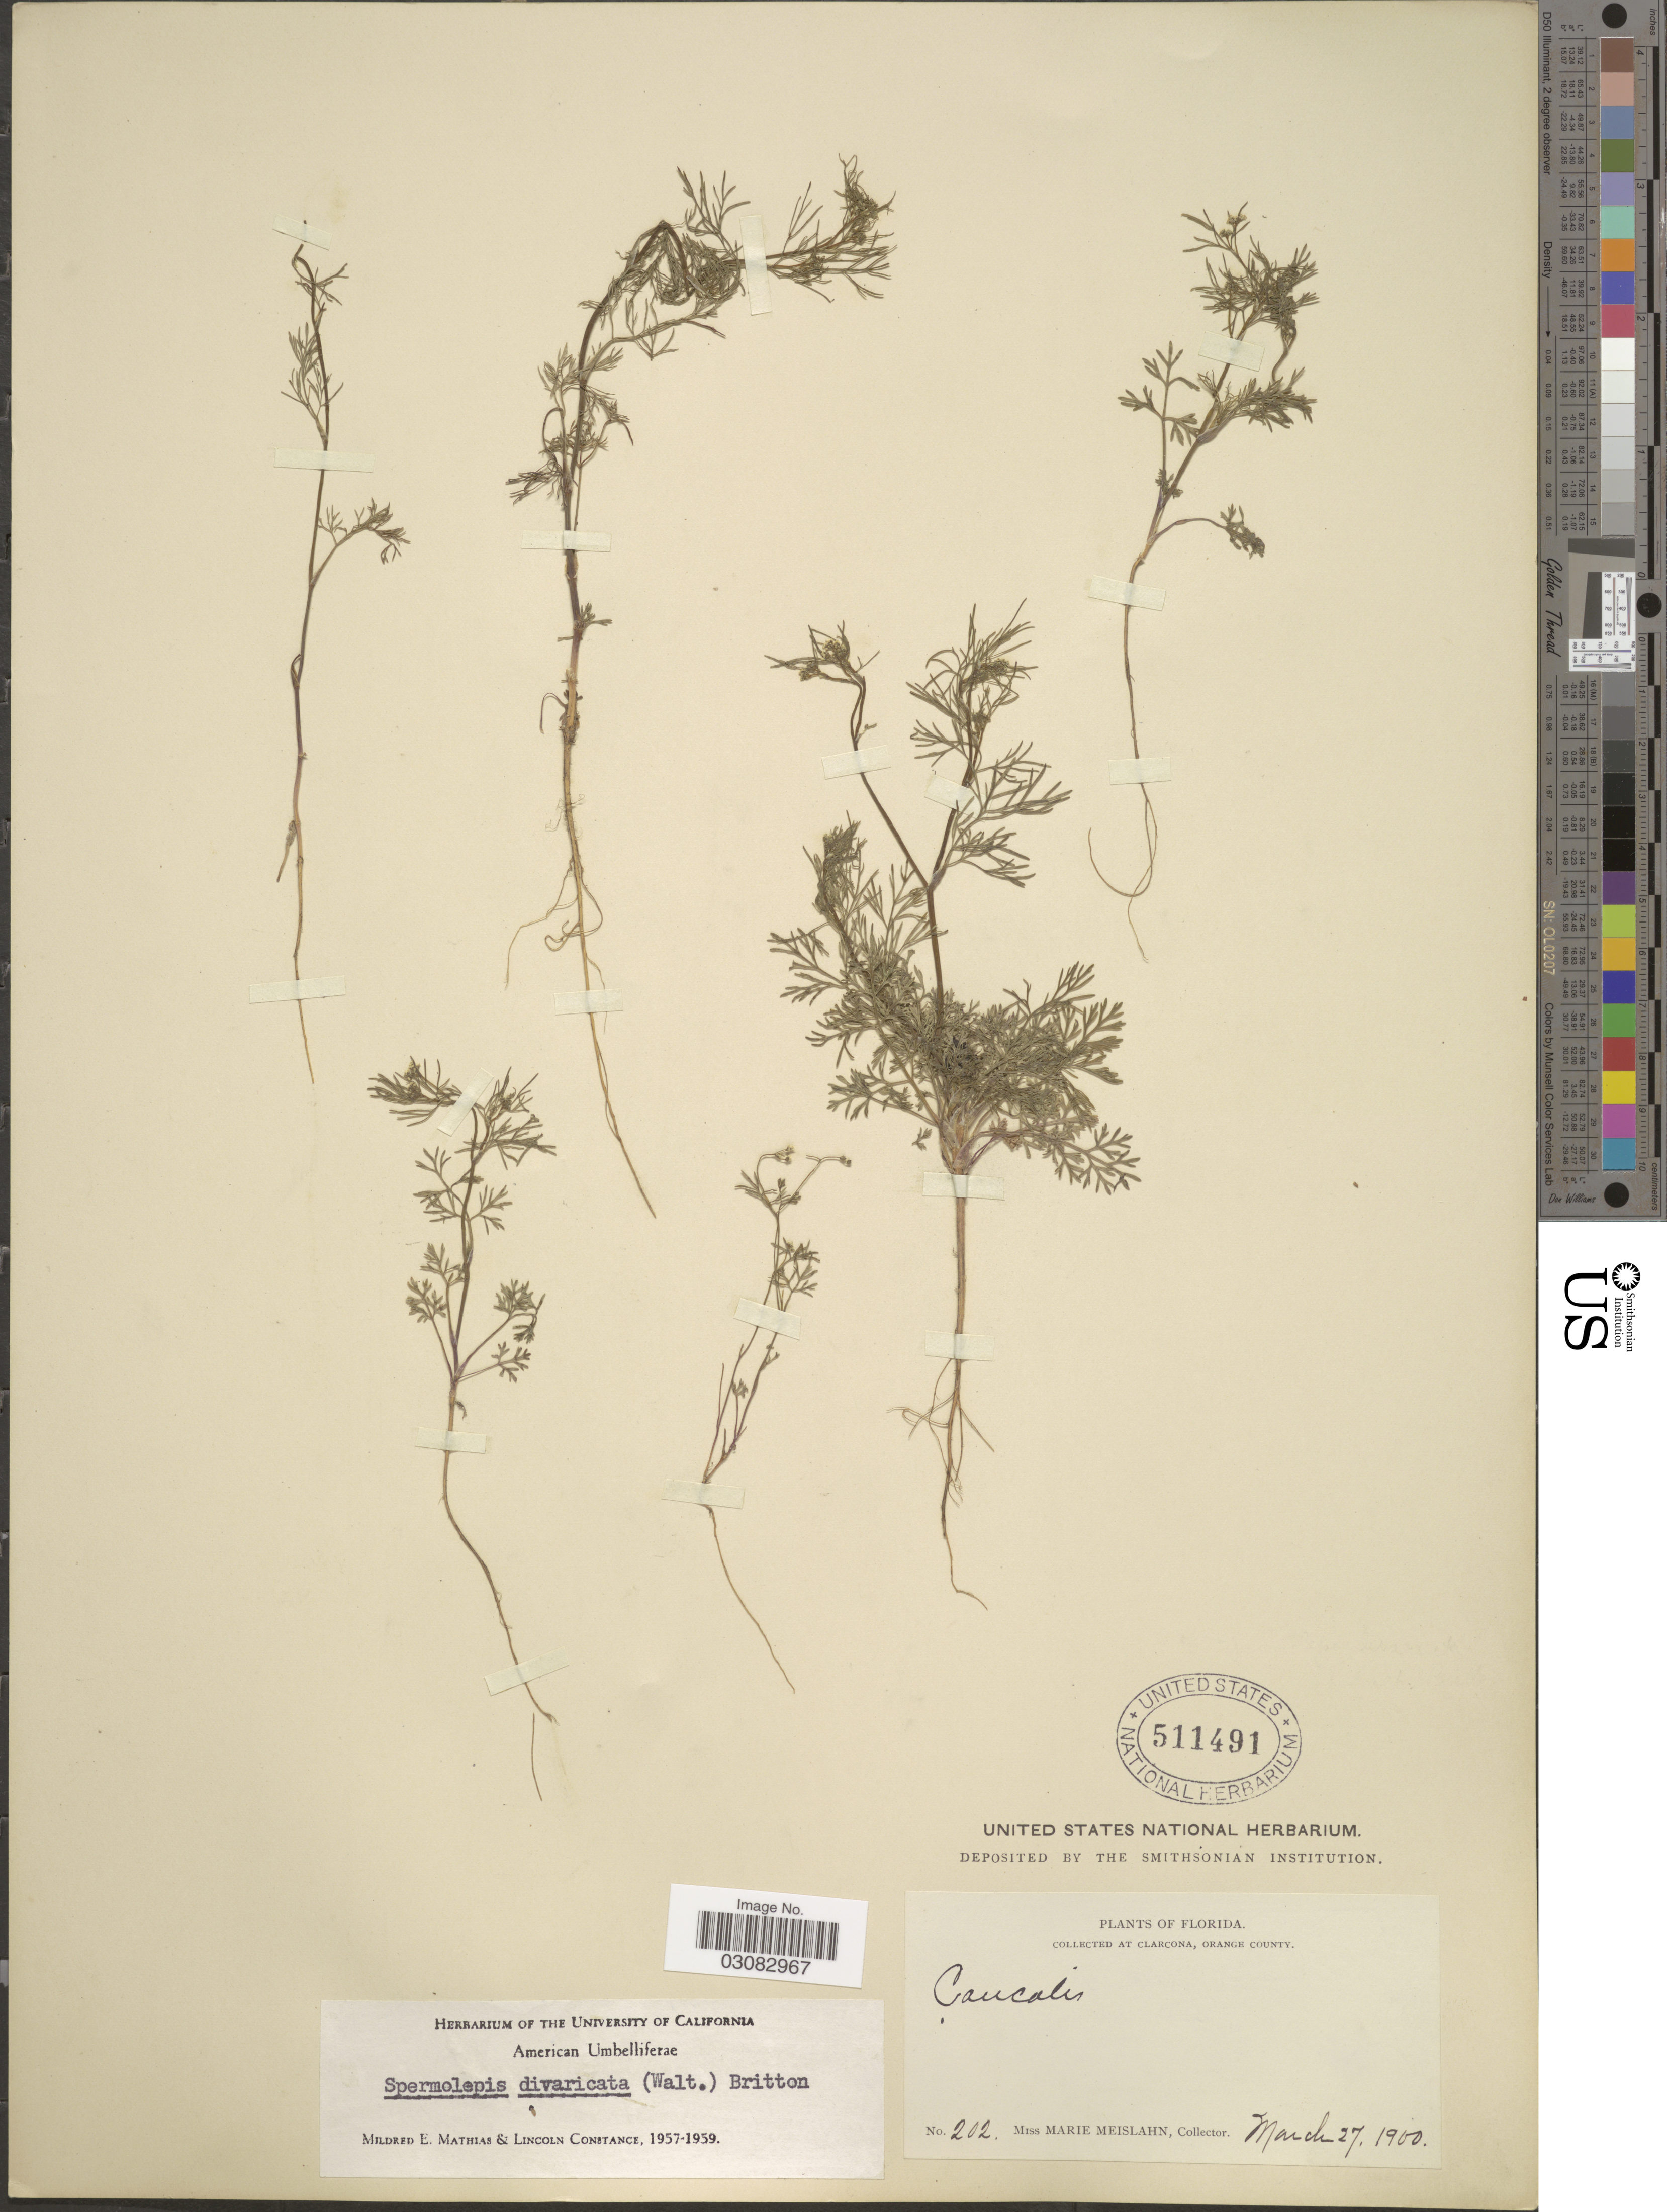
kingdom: Plantae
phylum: Tracheophyta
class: Magnoliopsida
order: Apiales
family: Apiaceae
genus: Spermolepis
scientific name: Spermolepis divaricata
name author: (Walter) Raf.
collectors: M. Meislahn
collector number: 202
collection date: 1900-03-27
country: United States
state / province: Florida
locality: At Clarcona, Orange County.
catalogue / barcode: US 511491